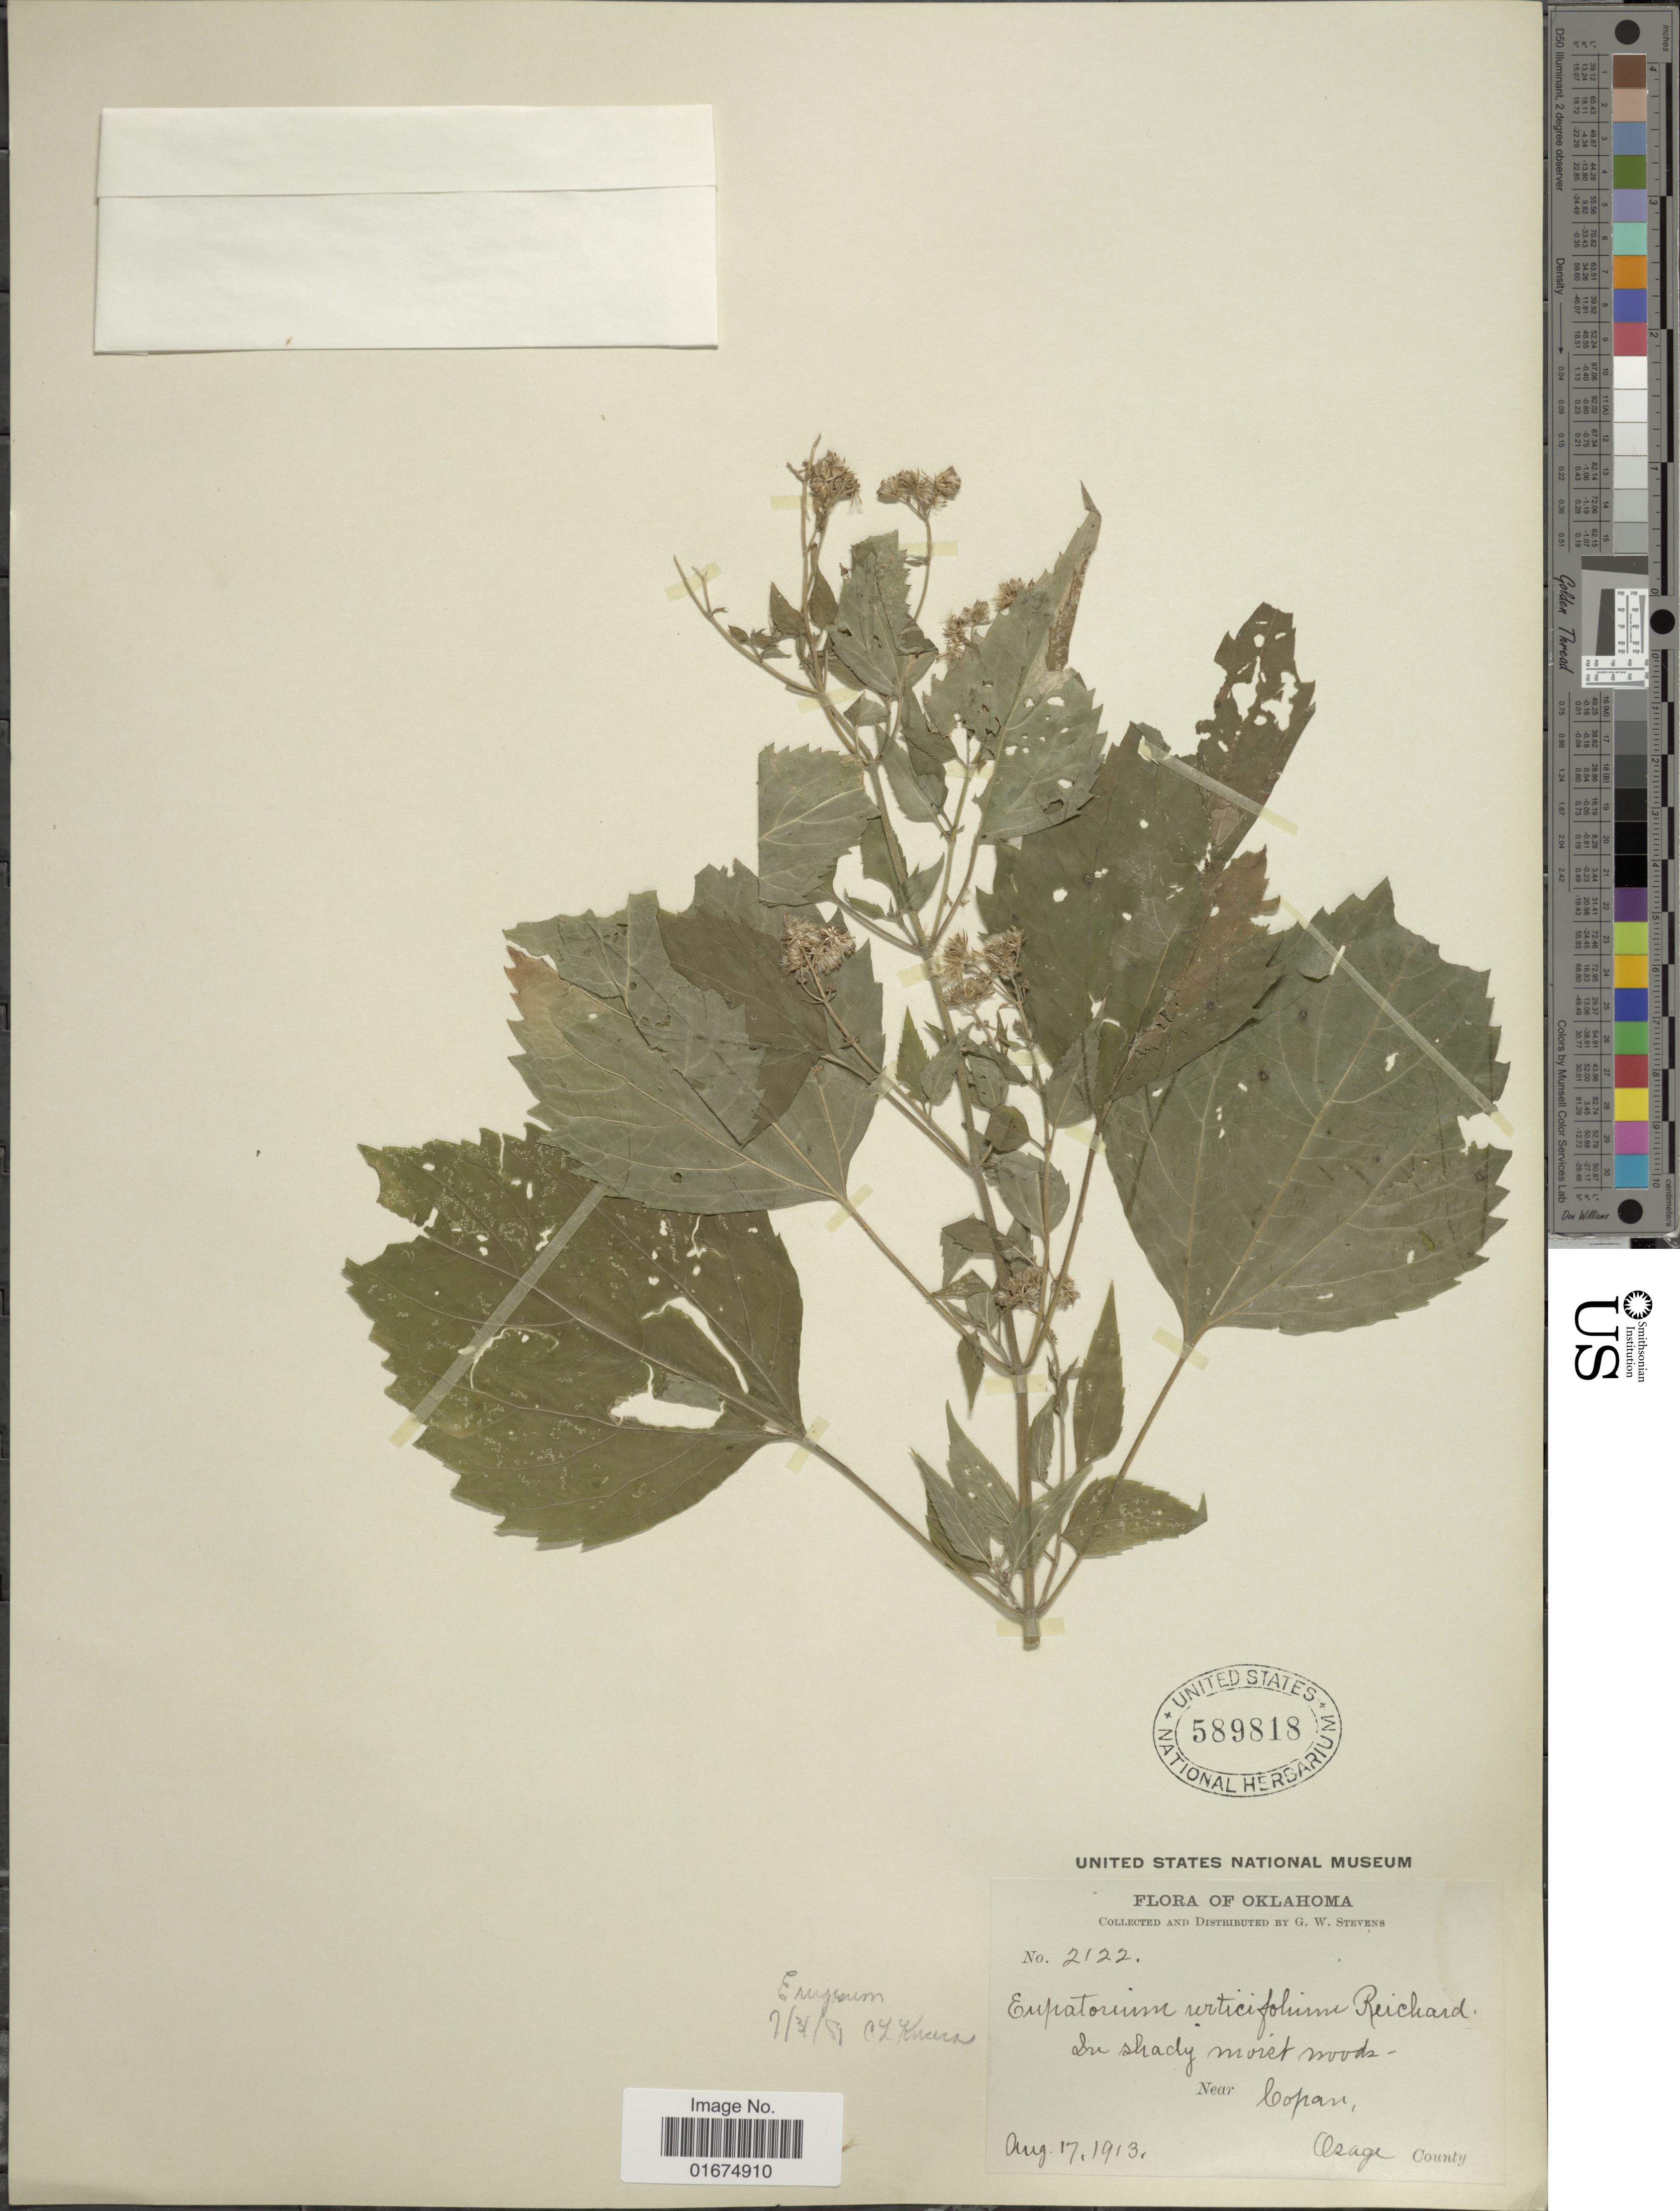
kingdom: Plantae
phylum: Tracheophyta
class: Magnoliopsida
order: Asterales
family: Asteraceae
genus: Ageratina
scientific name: Ageratina altissima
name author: (L.) R.M. King & H. Rob.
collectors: G. W. Stevens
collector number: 2122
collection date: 1913-08-17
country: United States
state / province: Oklahoma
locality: Near Copan, Osage County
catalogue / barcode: US 589818